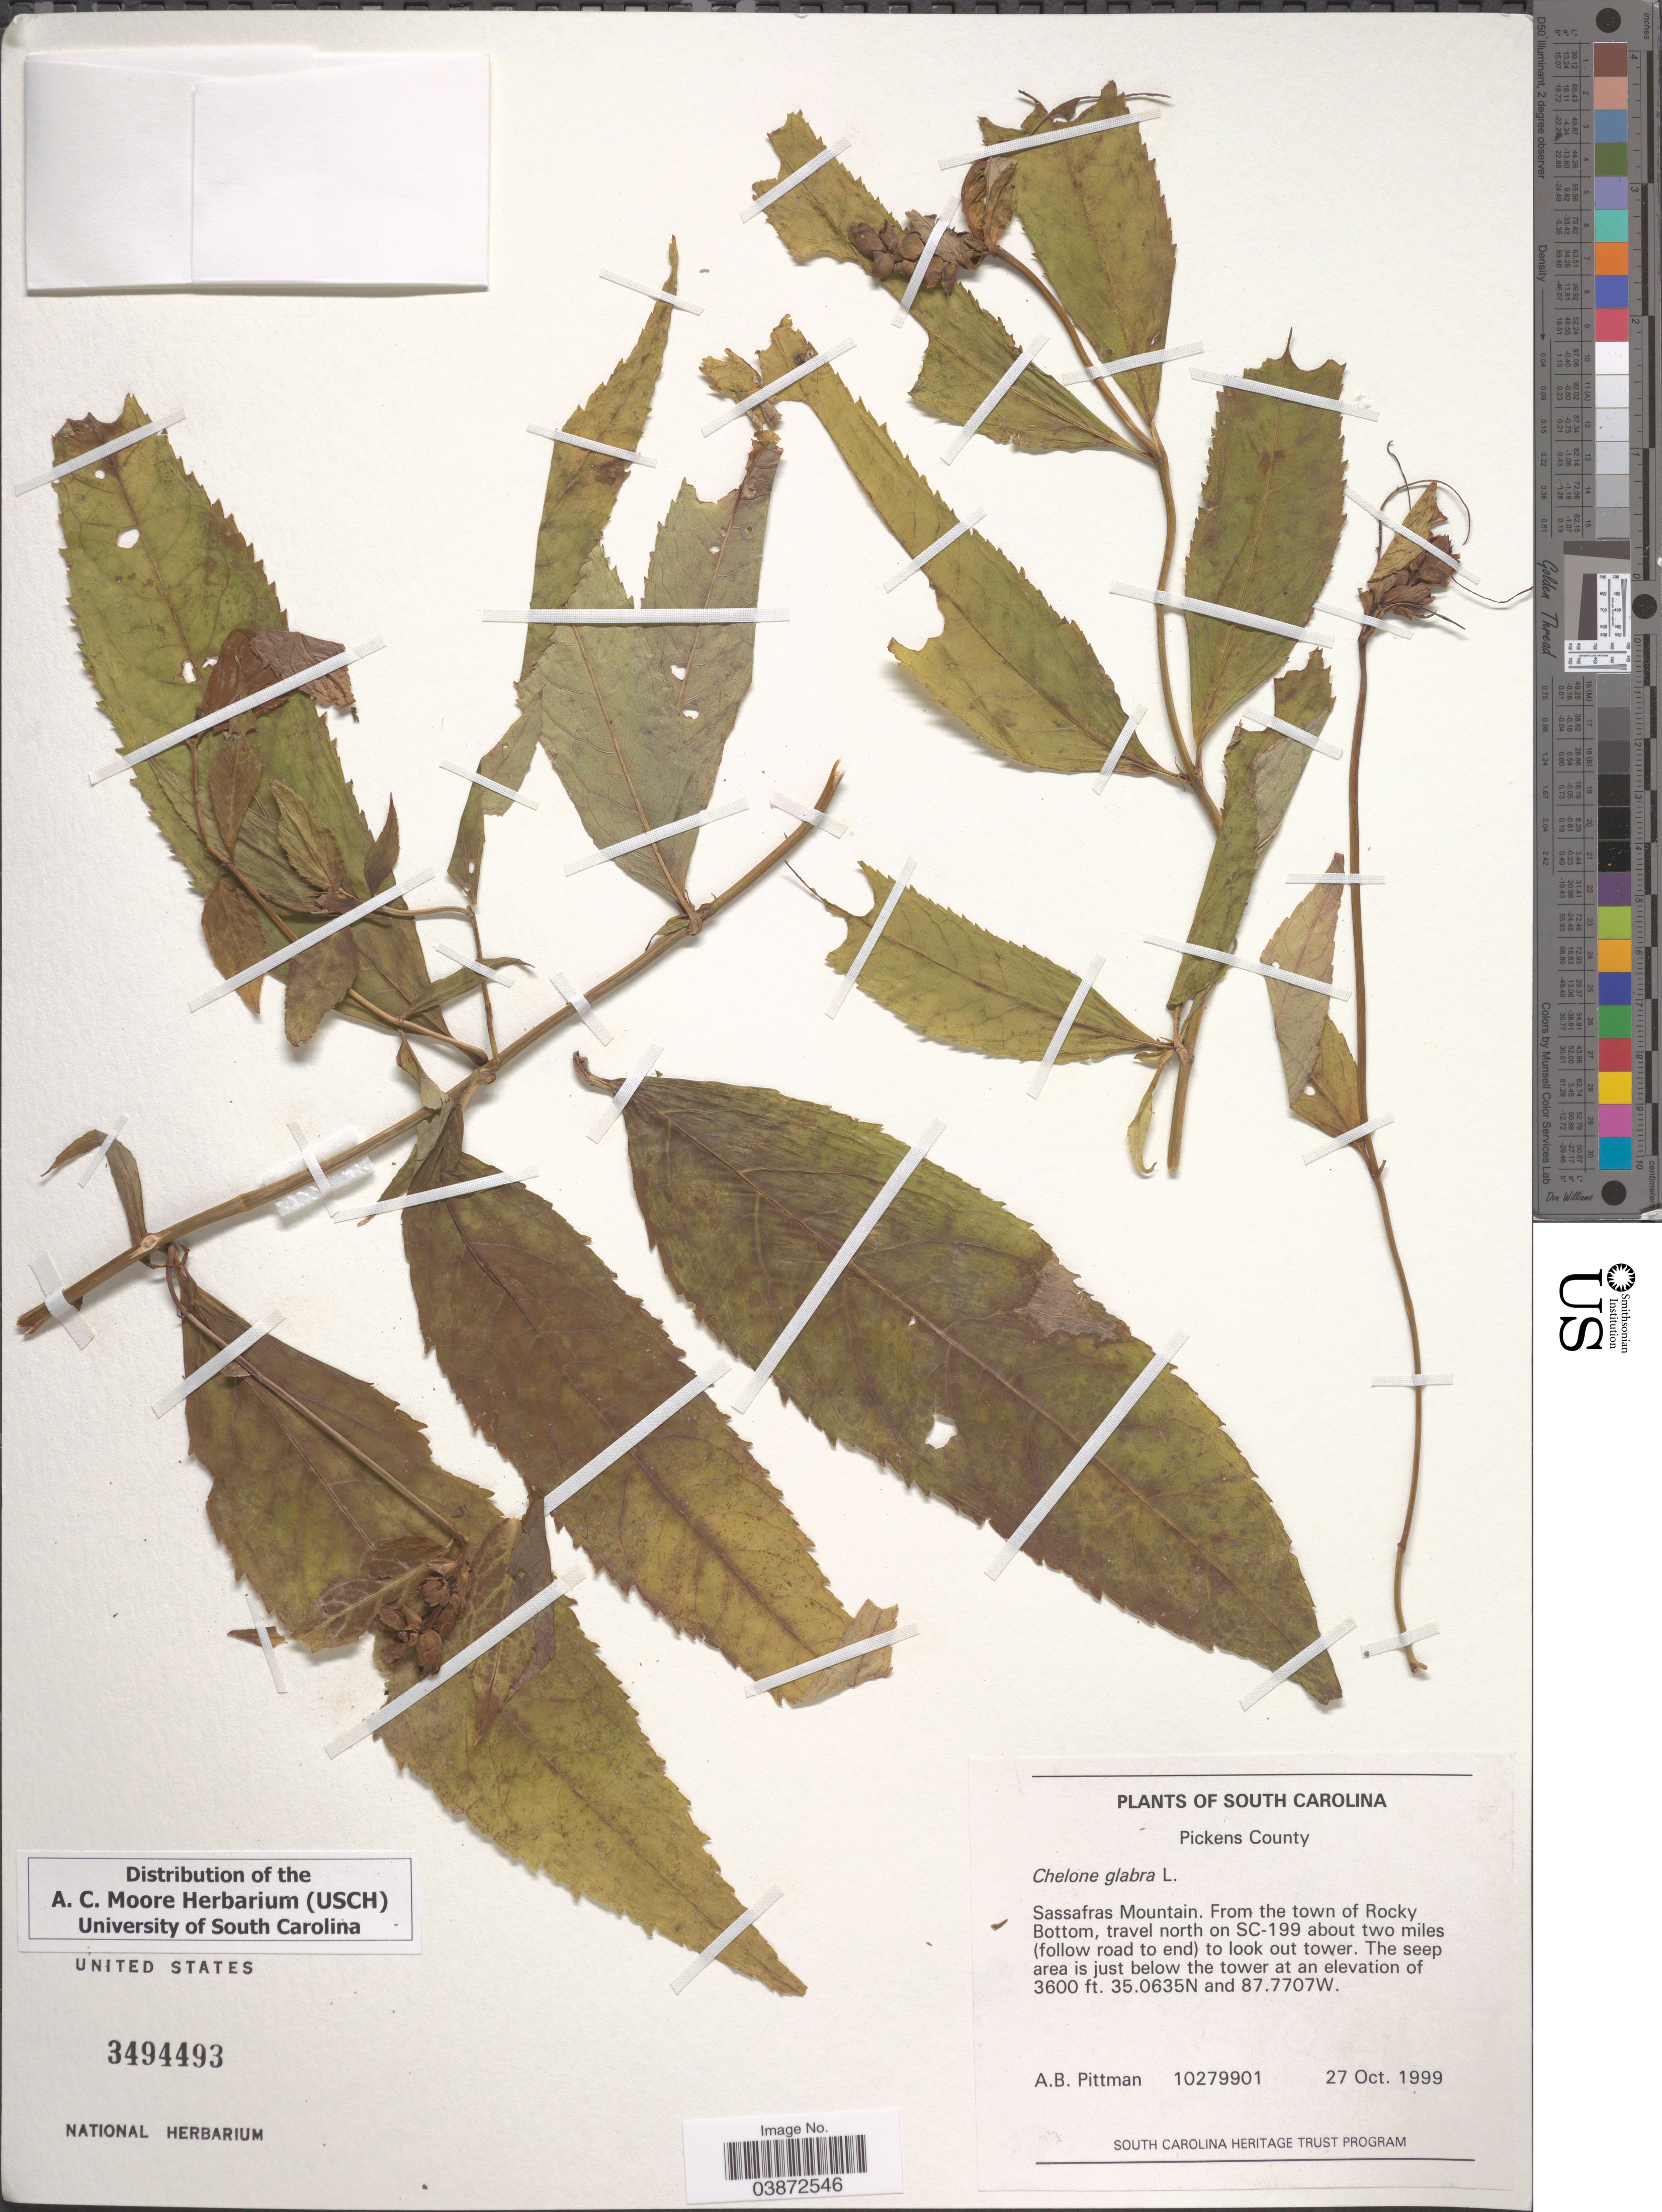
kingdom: Plantae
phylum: Tracheophyta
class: Magnoliopsida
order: Lamiales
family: Plantaginaceae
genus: Chelone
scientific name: Chelone glabra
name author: L.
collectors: A. B. Pittman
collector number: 10279901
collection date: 1999-10-27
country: United States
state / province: South Carolina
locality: Pickens County. Sassafras Mountain. From the town of Rocky Bottom, travel north on SC-199 about two miles (follow road to end) to look out tower. The seep area is just below the tower.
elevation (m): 1097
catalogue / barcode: US 3494493